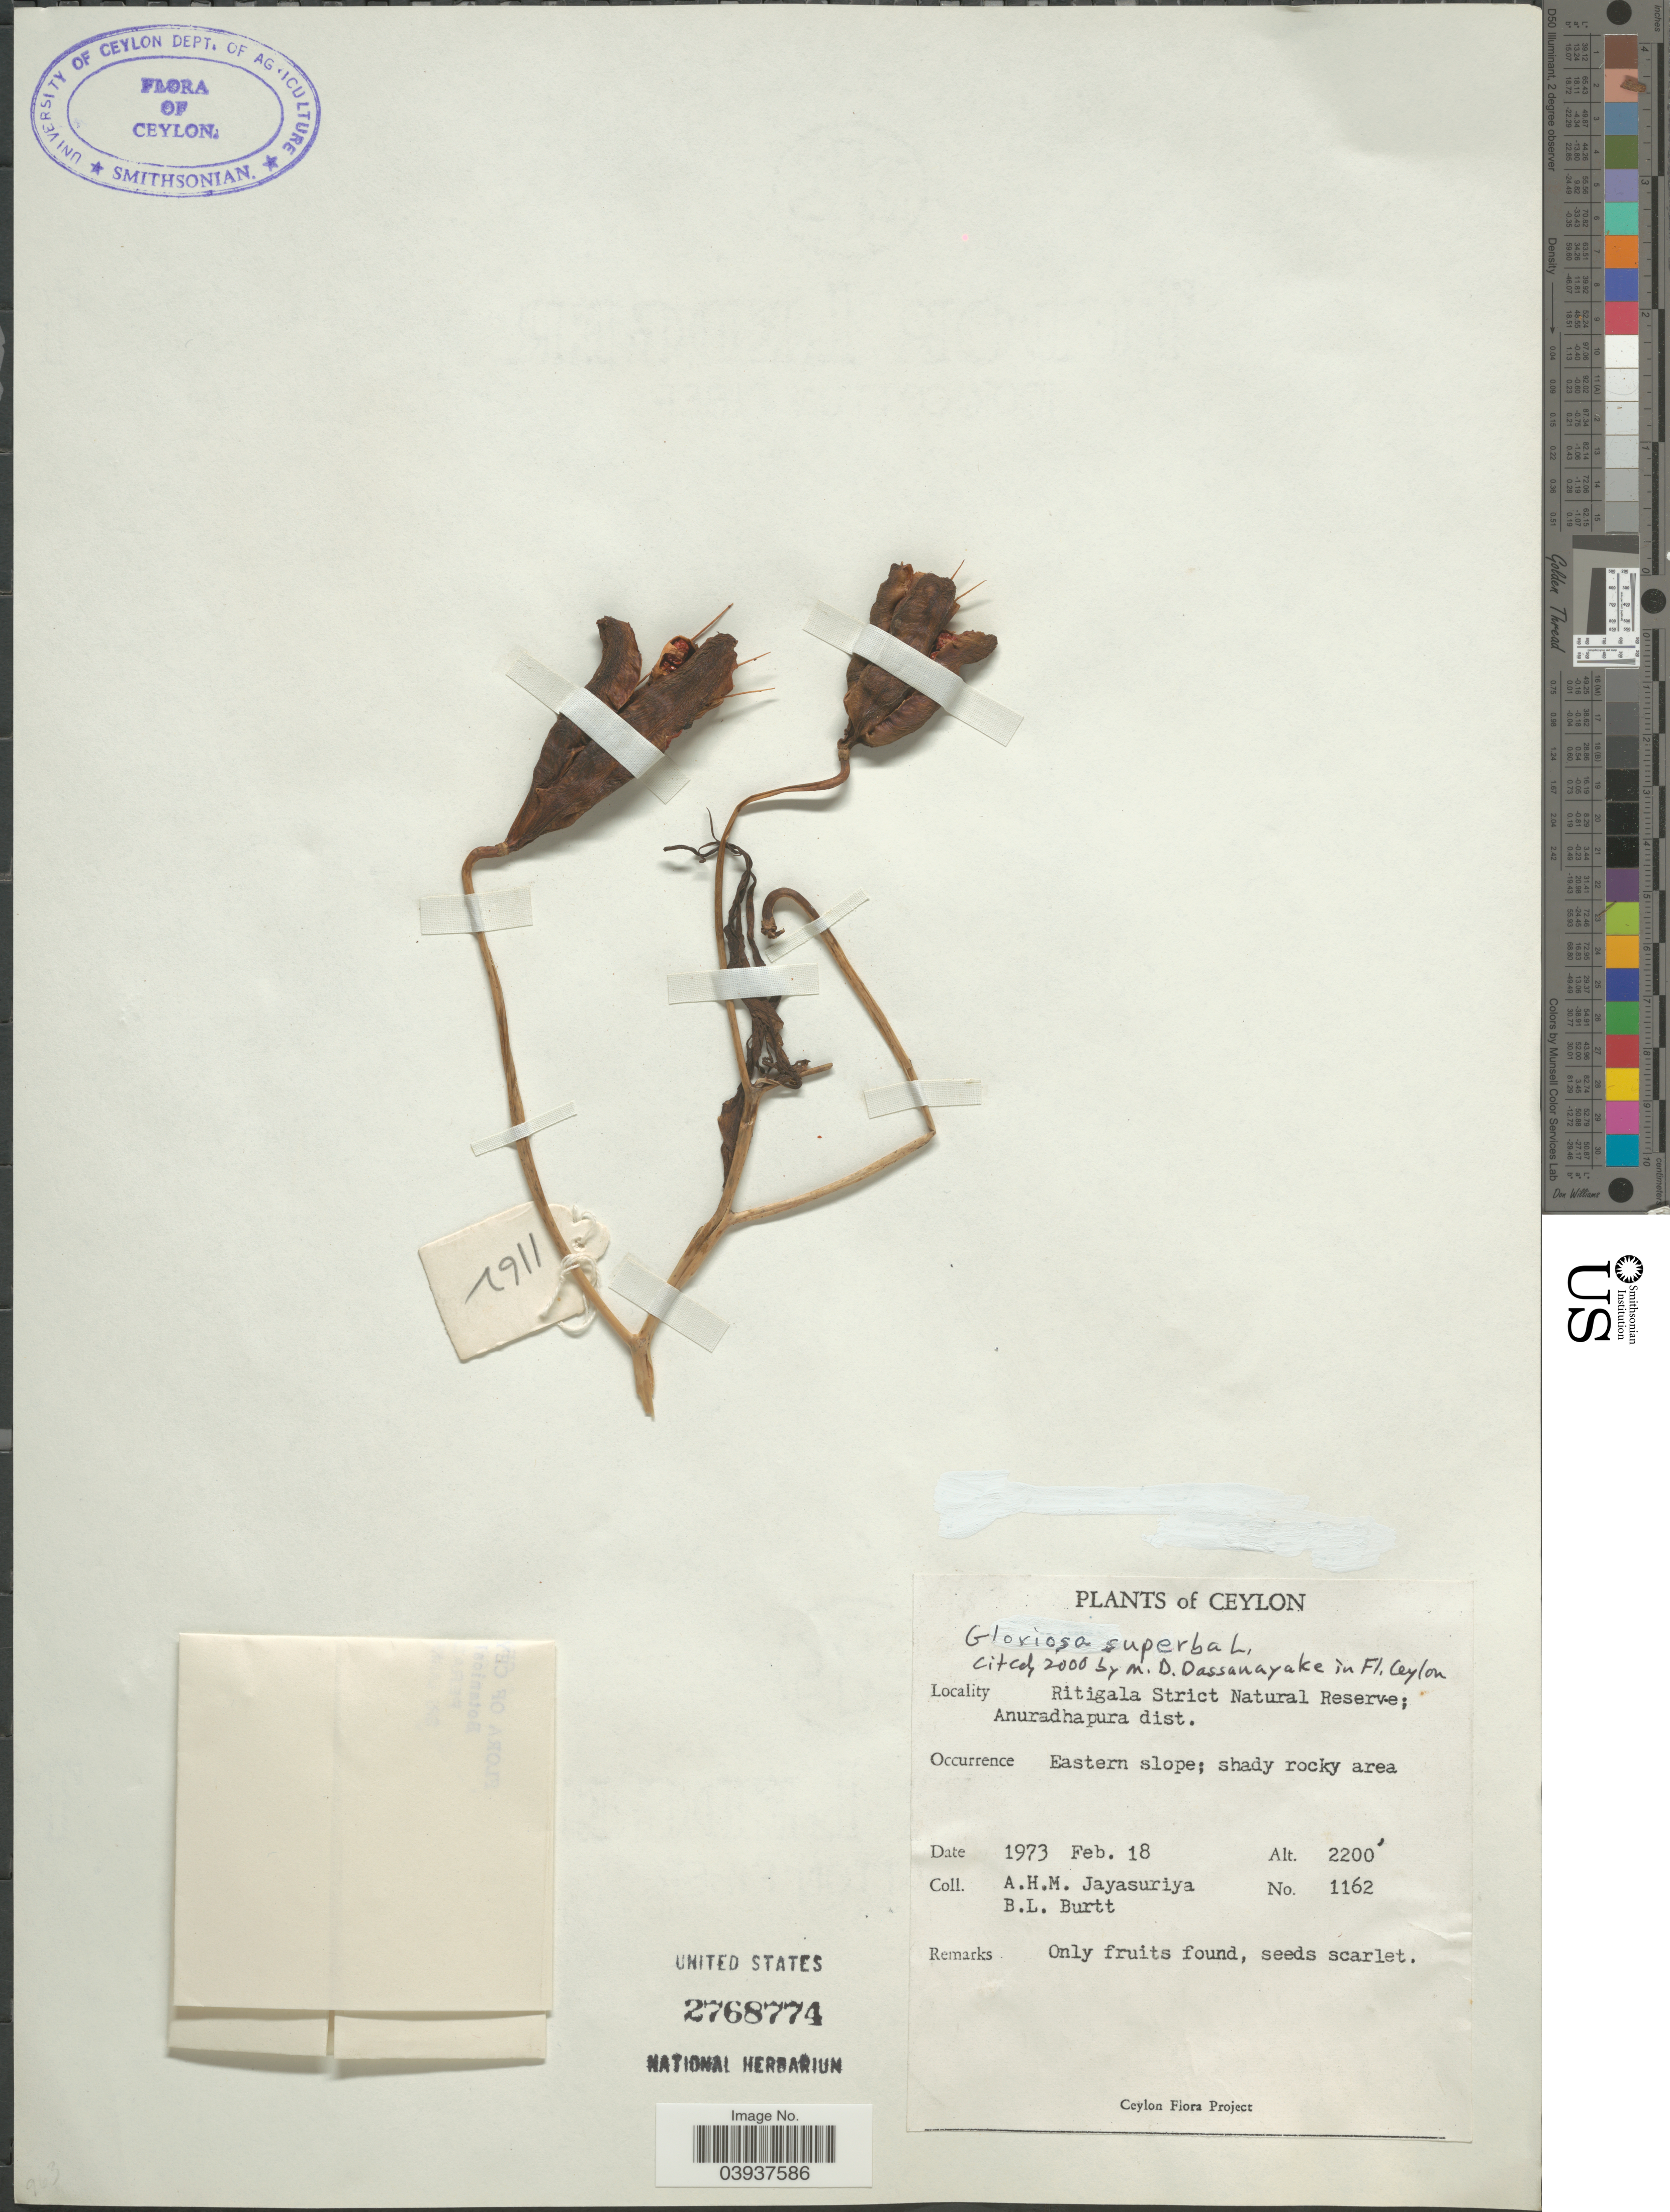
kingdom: Plantae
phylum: Tracheophyta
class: Liliopsida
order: Liliales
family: Colchicaceae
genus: Gloriosa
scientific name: Gloriosa superba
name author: L.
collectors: A. H. Jayasuriya & B. L. Burtt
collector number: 1162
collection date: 1973-02-18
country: Sri Lanka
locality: Ceylon. Ritigala Strict Natural Reserve; Anuradhapura dist. Eastern slope.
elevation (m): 671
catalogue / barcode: US 2768774